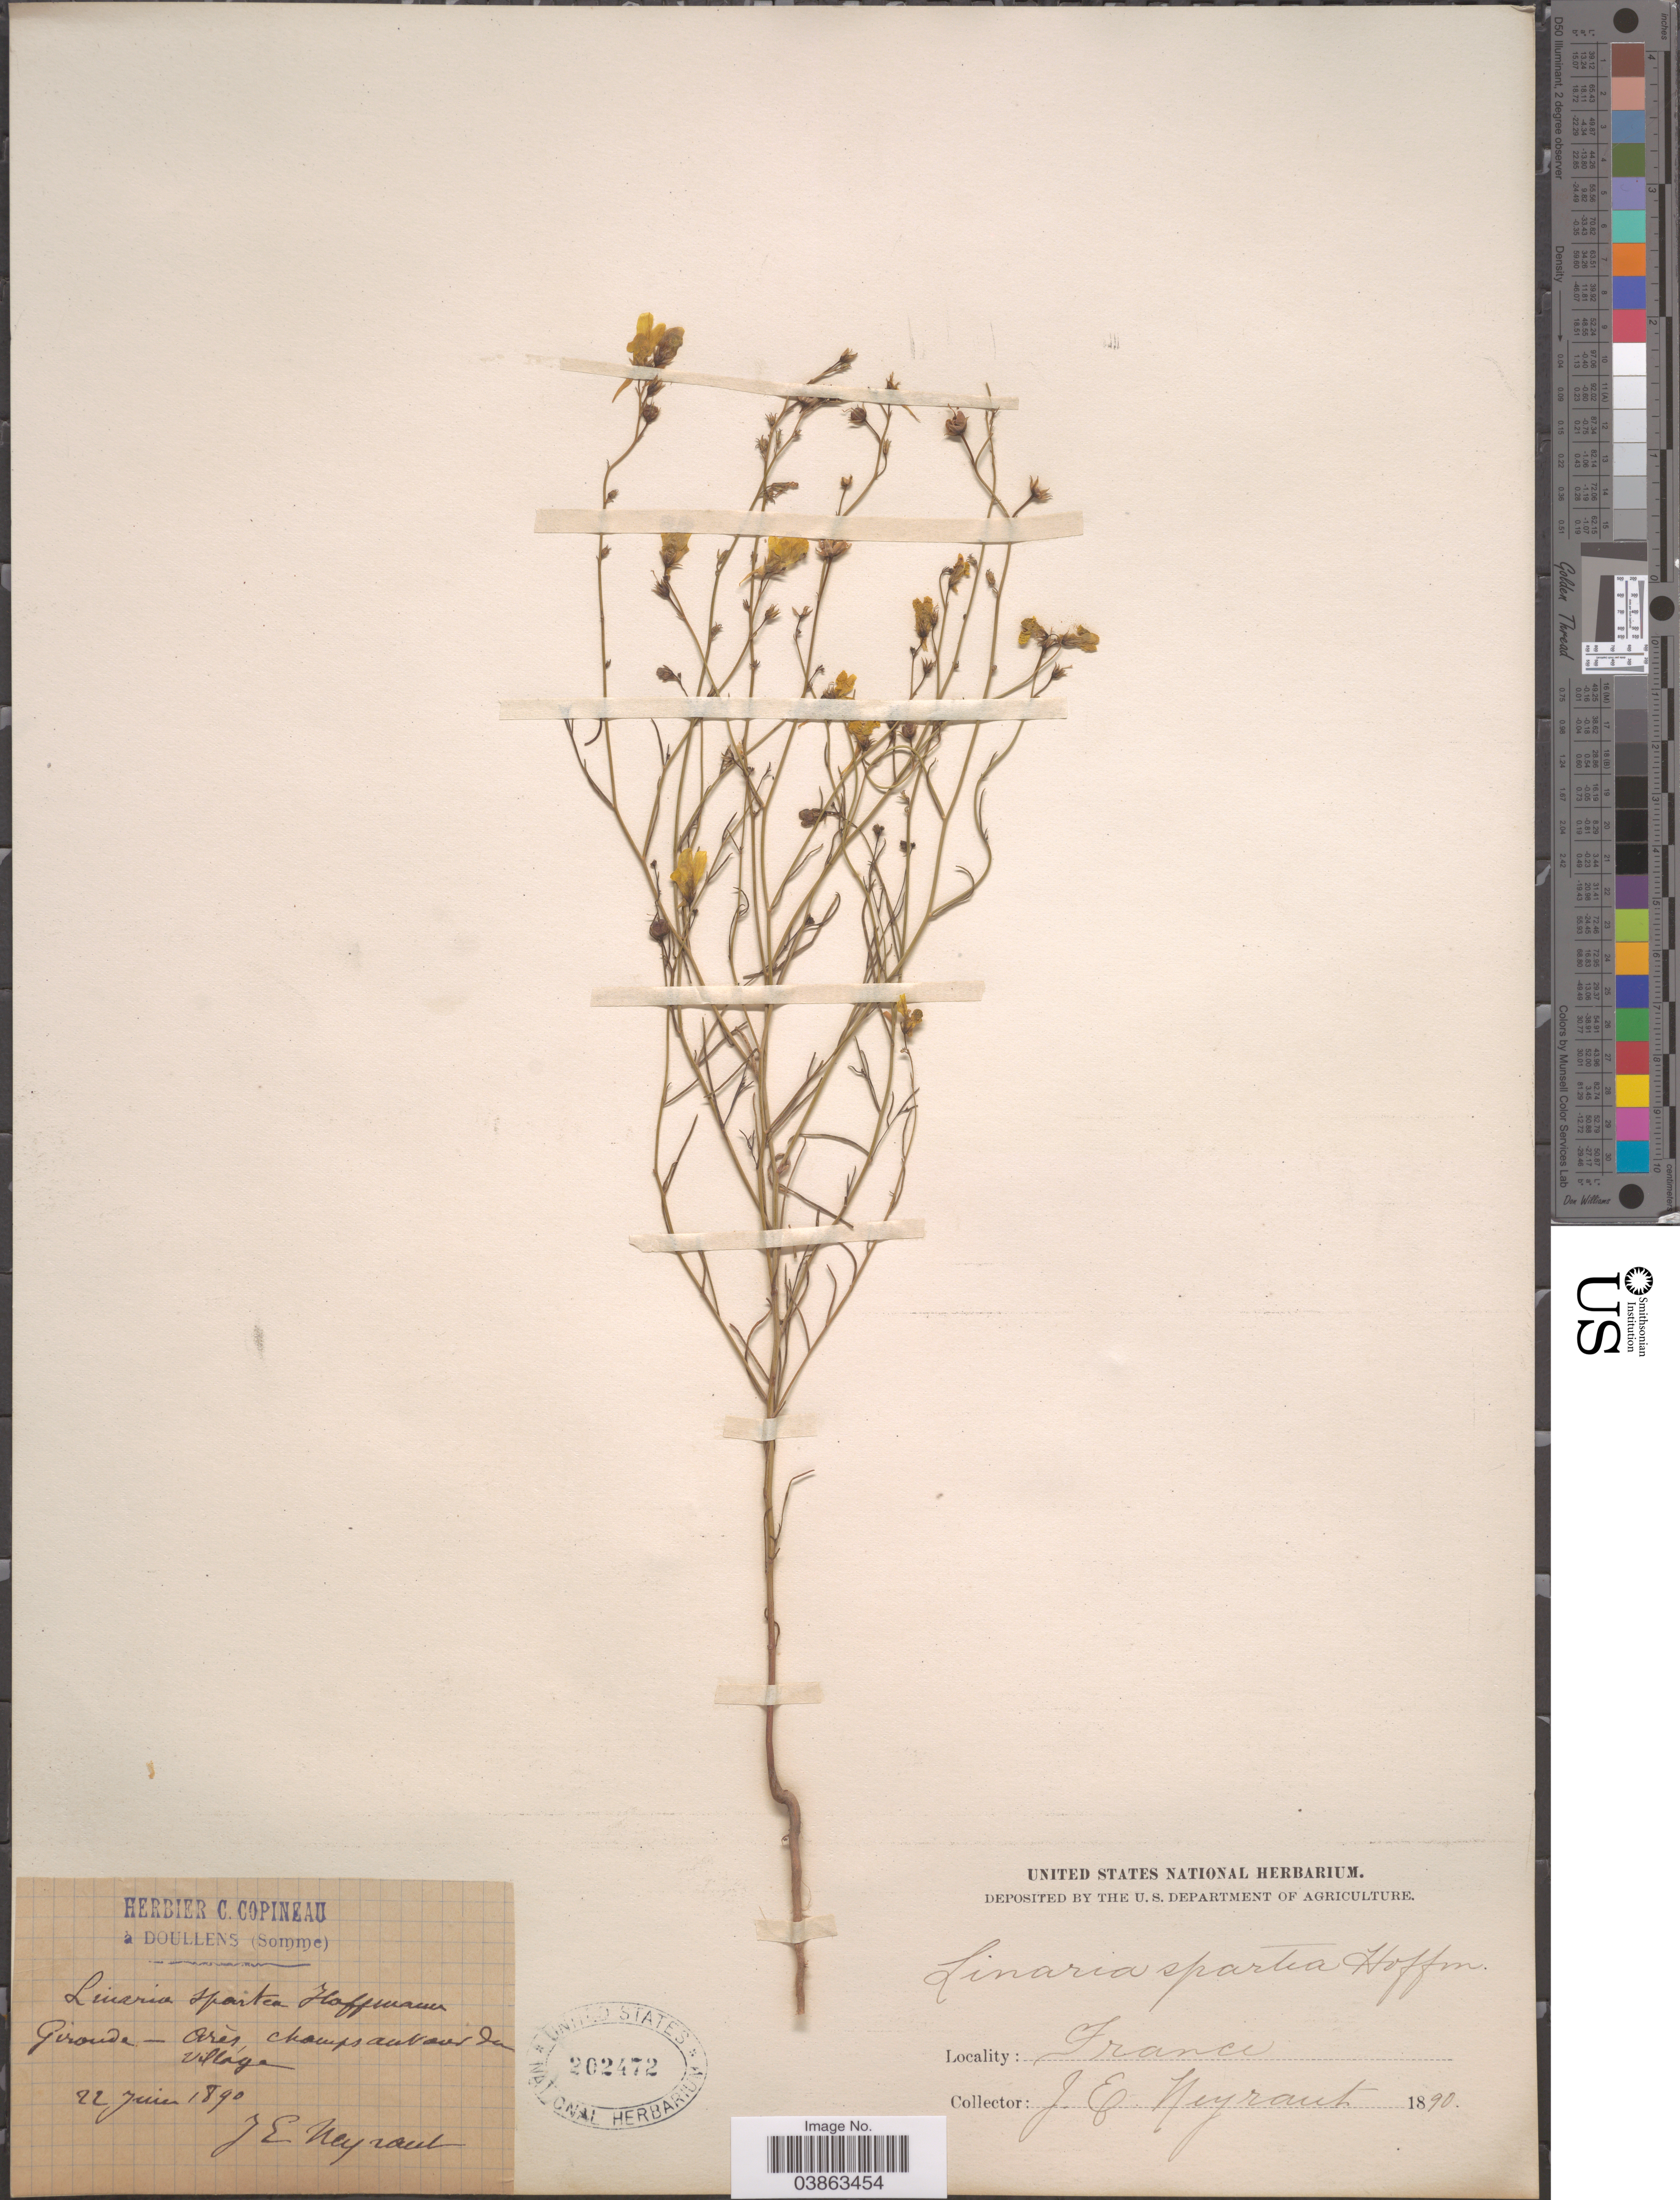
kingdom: Plantae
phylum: Tracheophyta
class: Magnoliopsida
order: Lamiales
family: Plantaginaceae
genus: Linaria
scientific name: Linaria spartea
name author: (L.) Willd.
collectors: J. Neyraut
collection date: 1890-06-22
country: France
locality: Gironde - Arés champs autran da villáge.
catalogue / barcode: US 202472